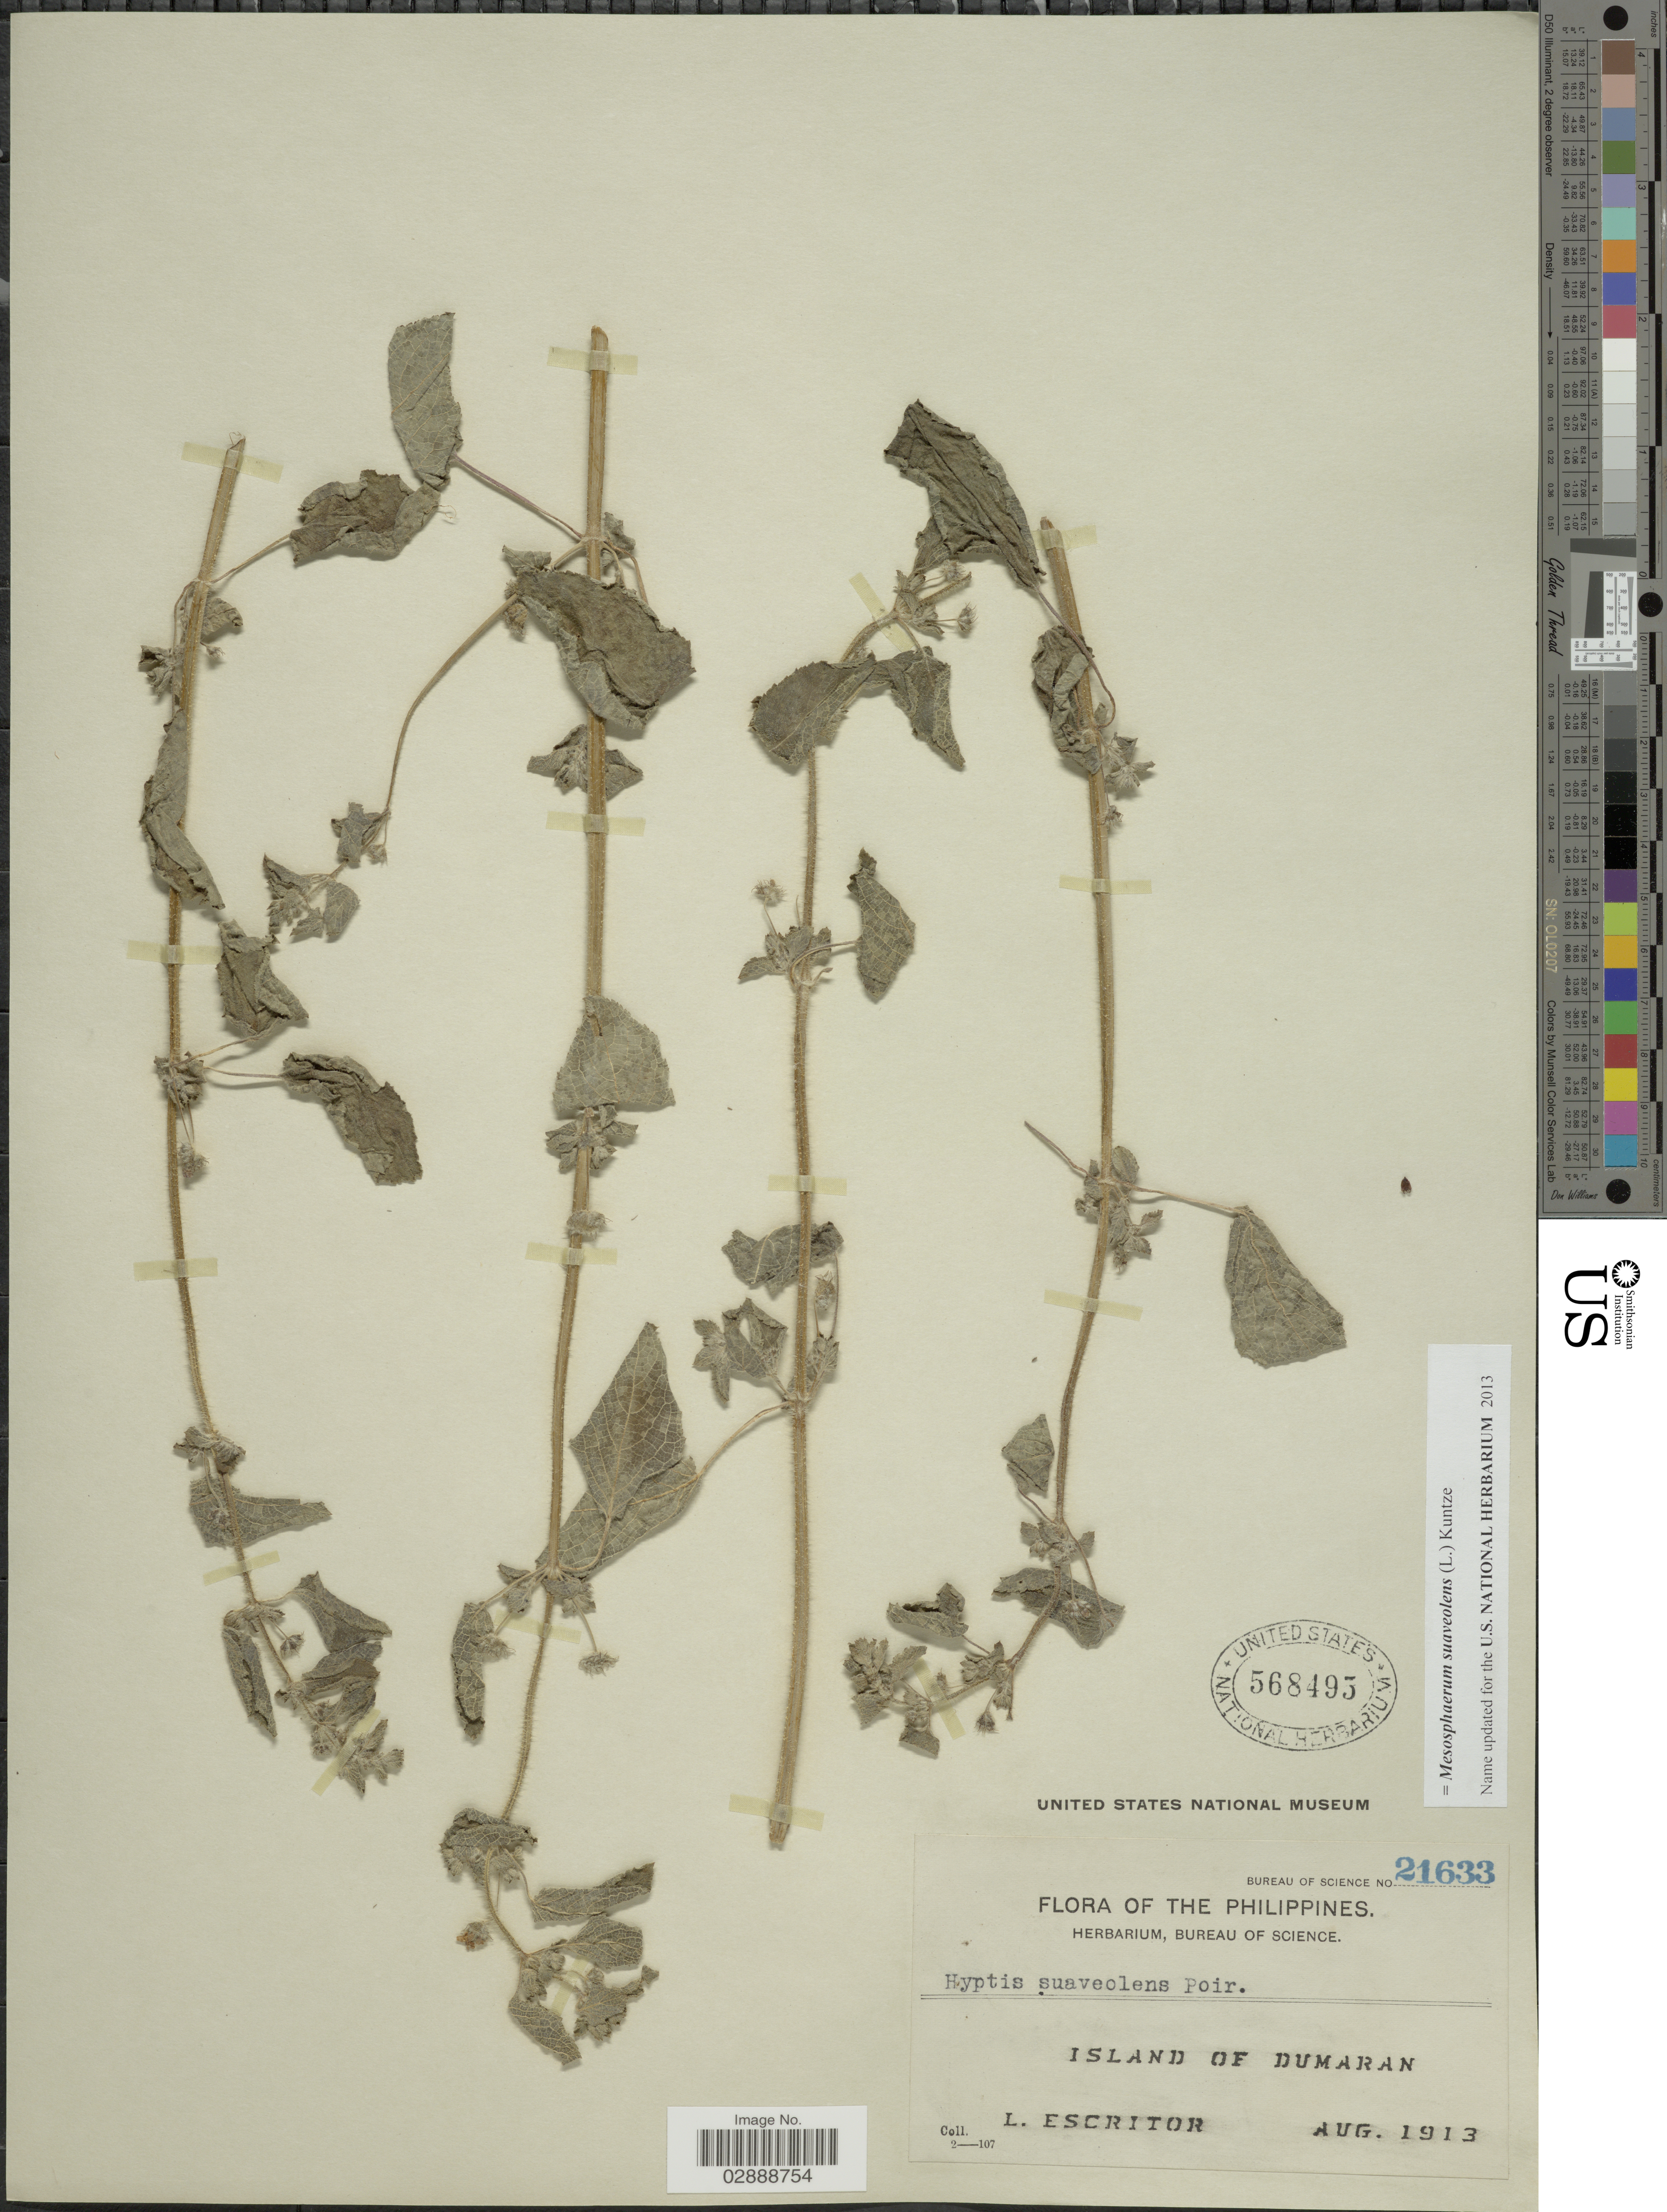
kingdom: Plantae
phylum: Tracheophyta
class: Magnoliopsida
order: Lamiales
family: Lamiaceae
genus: Mesosphaerum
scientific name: Mesosphaerum suaveolens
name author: (L.) Kuntze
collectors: L. Escritor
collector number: Bureau of Science 21633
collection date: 1913-08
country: Philippines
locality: Island of Dumaran.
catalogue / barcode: US 568493